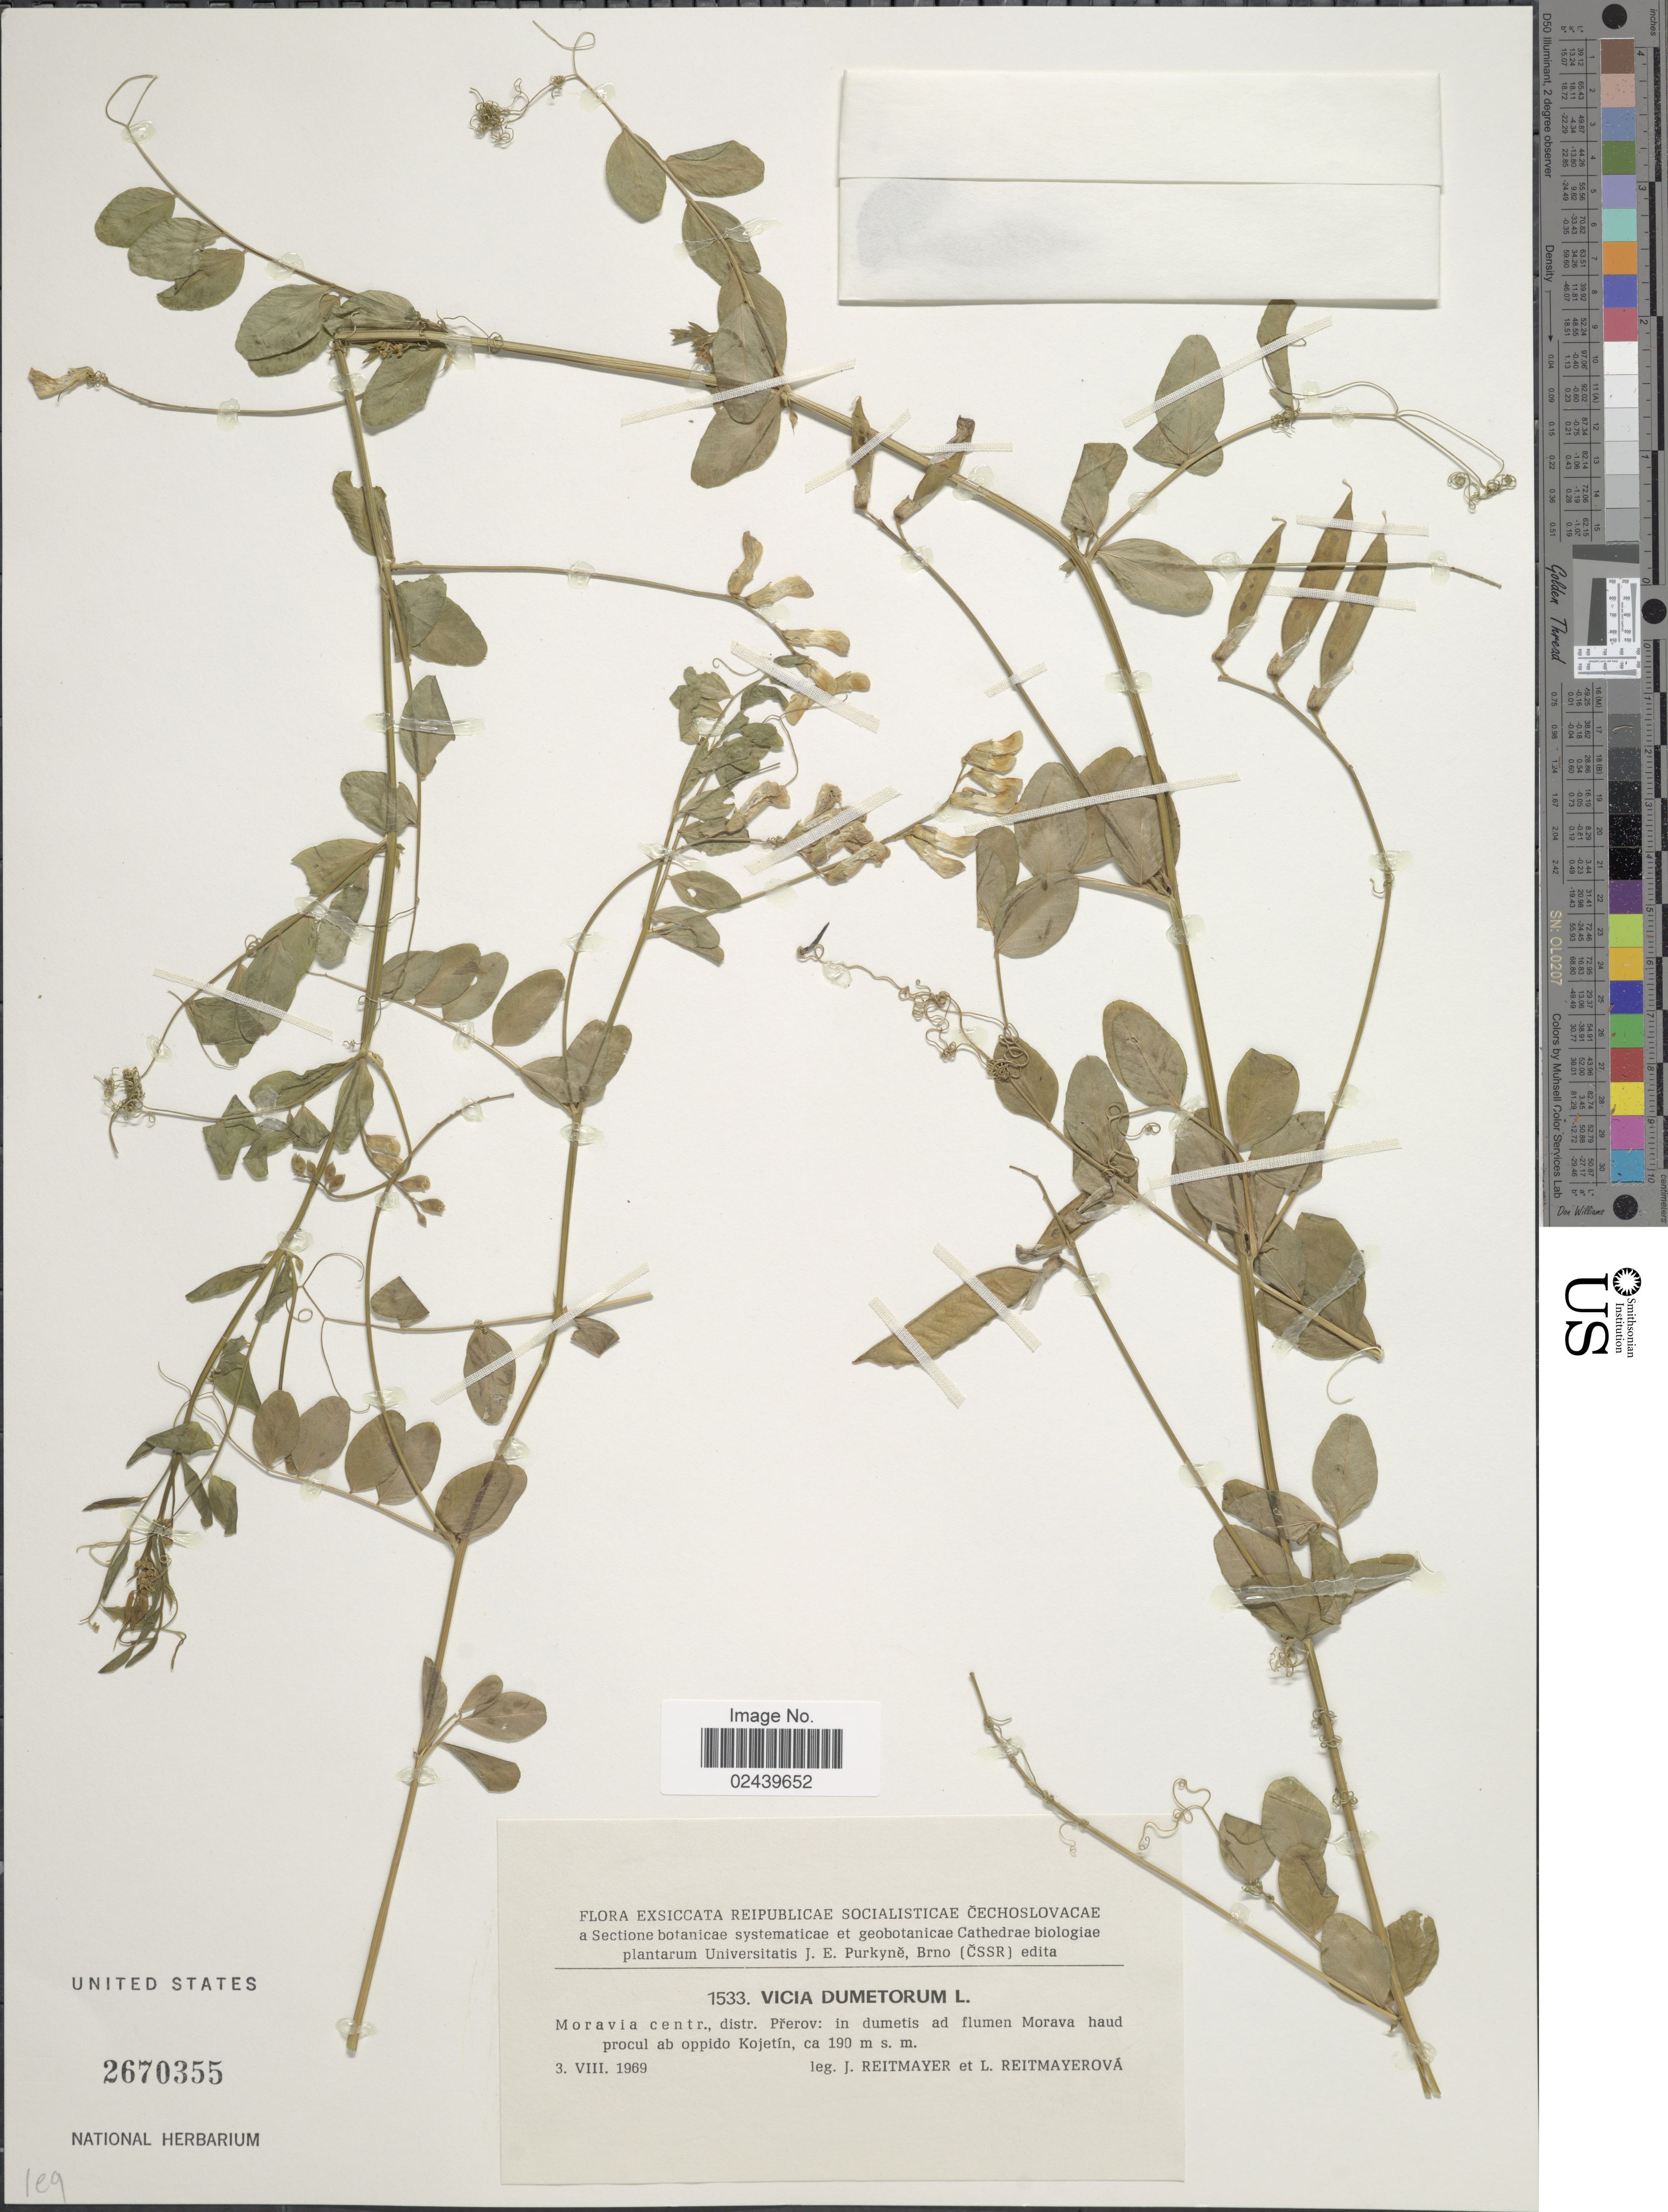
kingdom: Plantae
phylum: Tracheophyta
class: Magnoliopsida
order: Fabales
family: Fabaceae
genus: Vicia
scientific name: Vicia dumetorum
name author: L.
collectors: J. Reitmayer & L. Reitmayerová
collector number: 1533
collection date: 1969-08-03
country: Czechia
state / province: Olomouc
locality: Reipublicae Socialisticae Cechoslovacae. Moravia centr., distr. Prerov: in dumetis ad flumen Morava haud procul ab oppido Kojetín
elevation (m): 190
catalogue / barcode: US 2670355